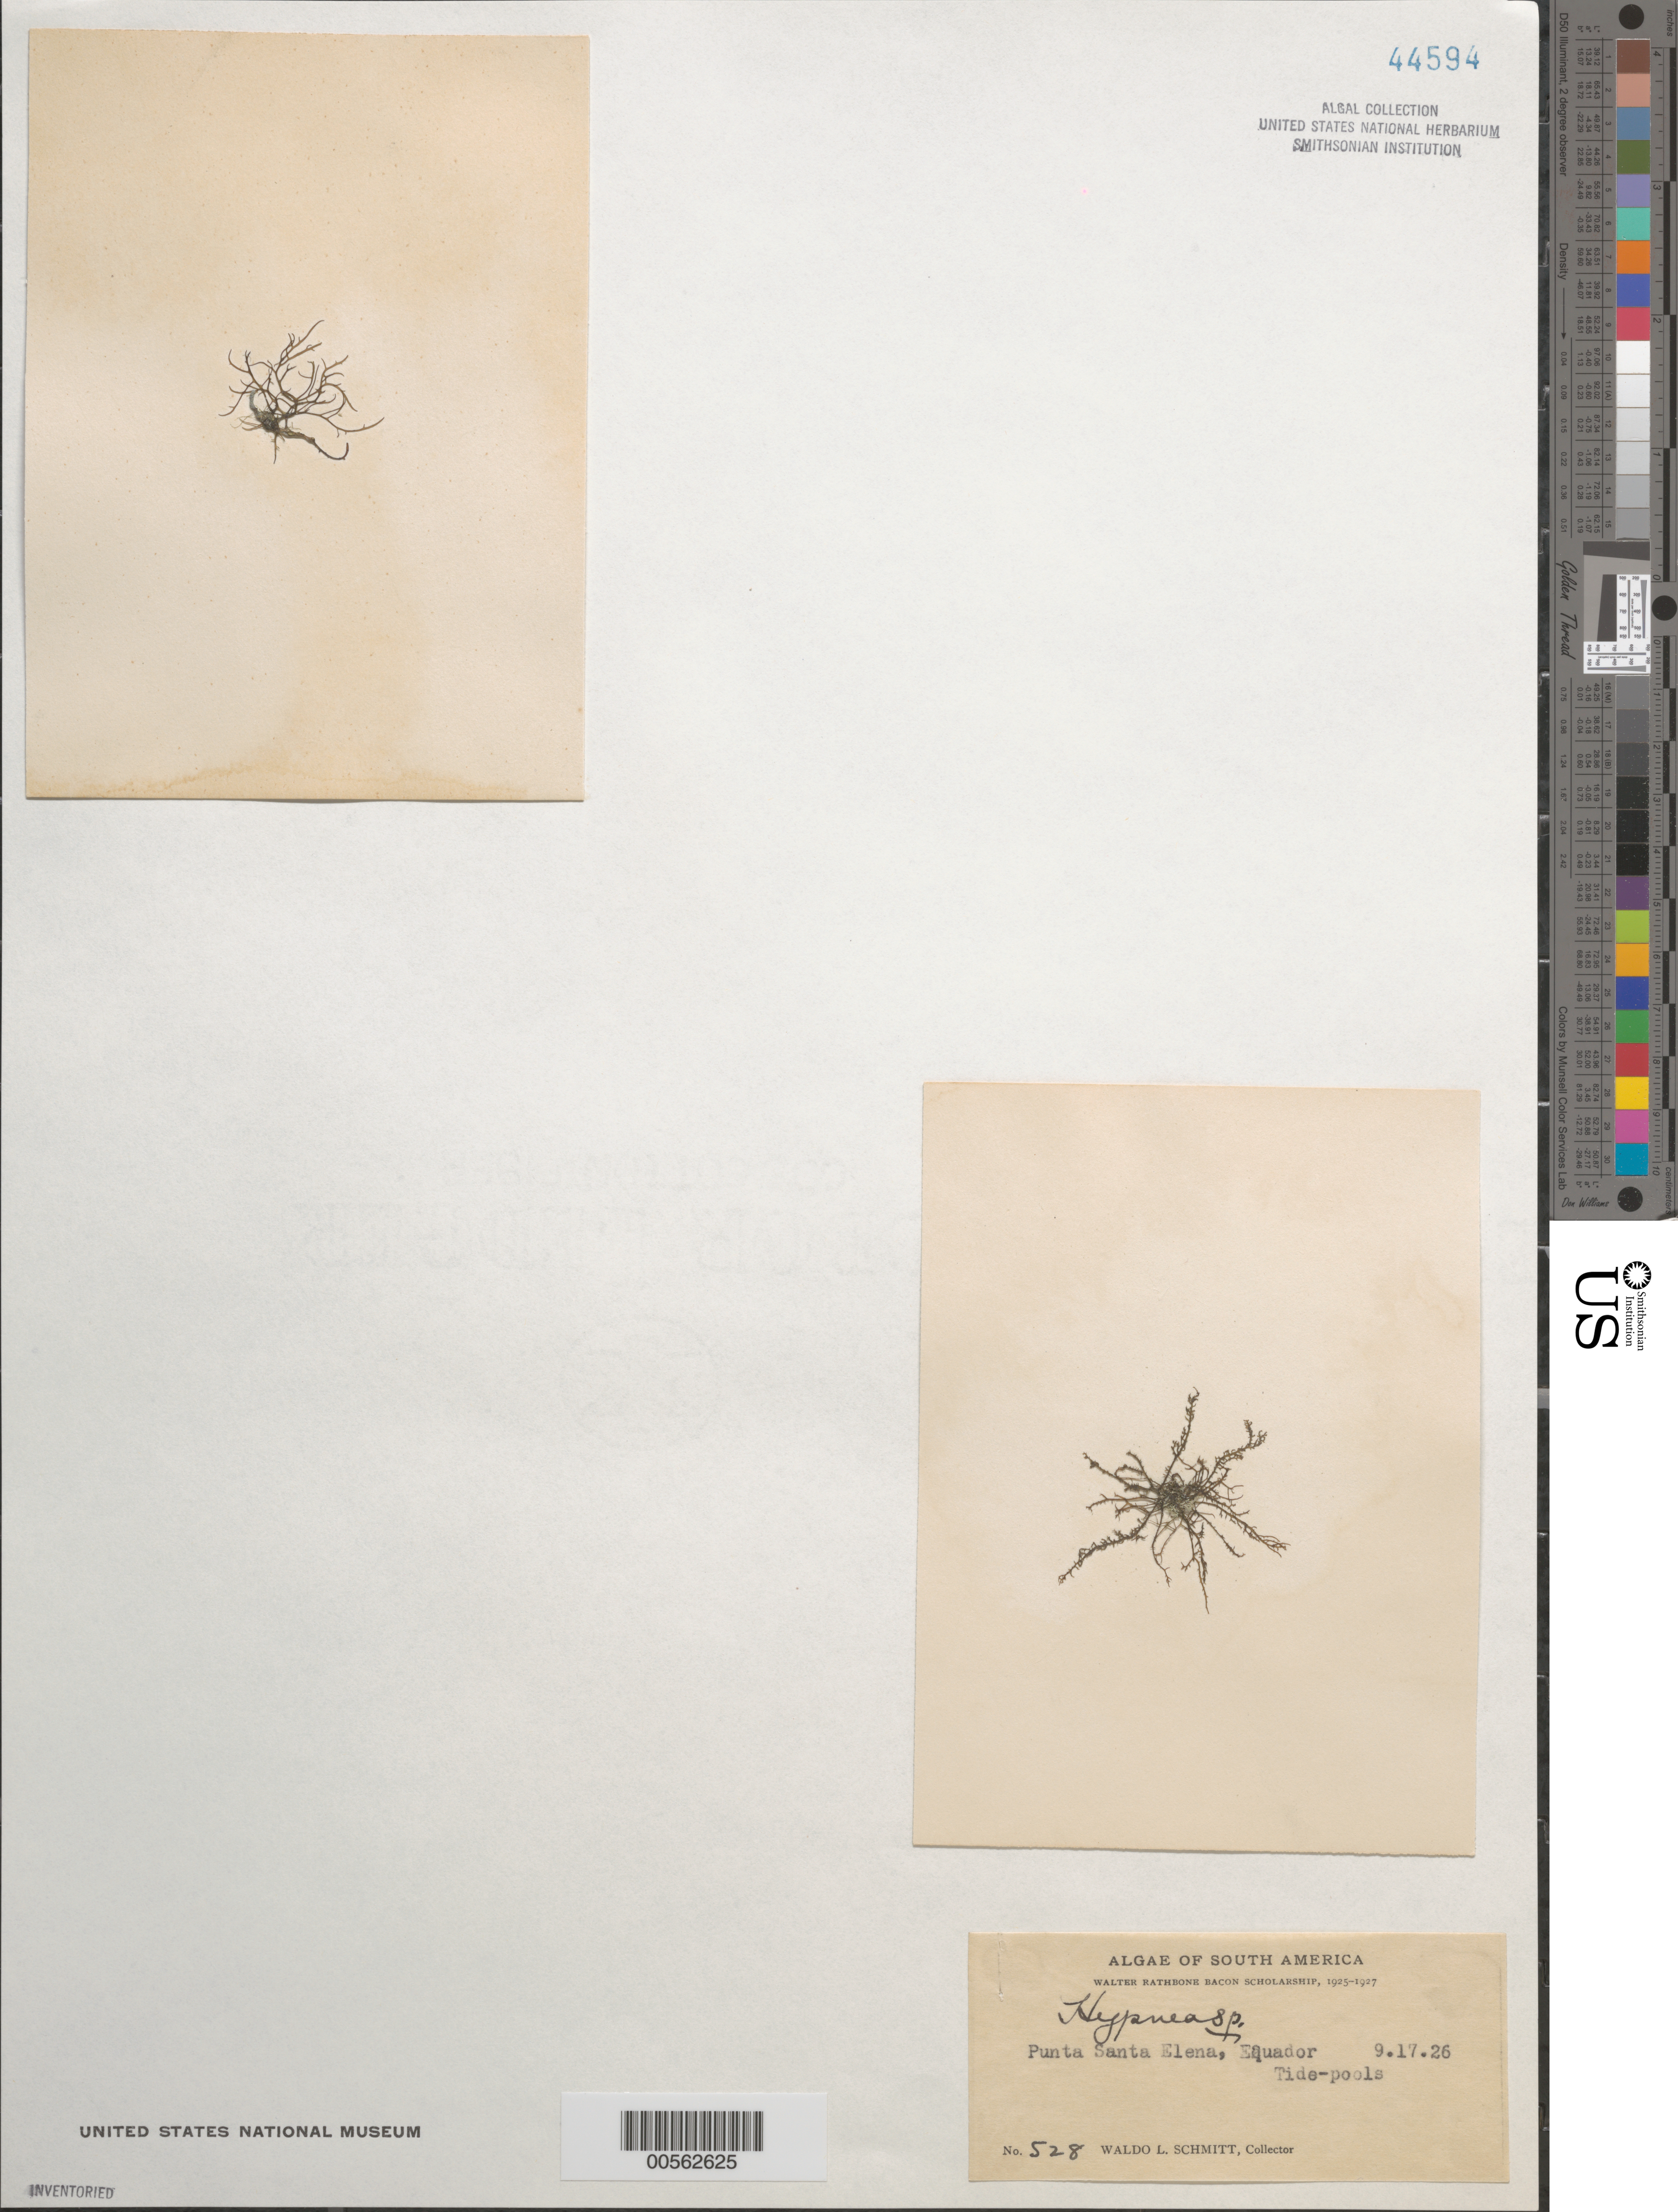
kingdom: Plantae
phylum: Rhodophyta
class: Florideophyceae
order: Gigartinales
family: Cystocloniaceae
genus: Hypnea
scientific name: Hypnea sp.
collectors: W. L. Schmitt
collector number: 528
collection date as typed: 17 Sep 1926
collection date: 1926-09-17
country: Ecuador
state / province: Guayas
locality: Punta Santa Elena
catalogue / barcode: US 44594